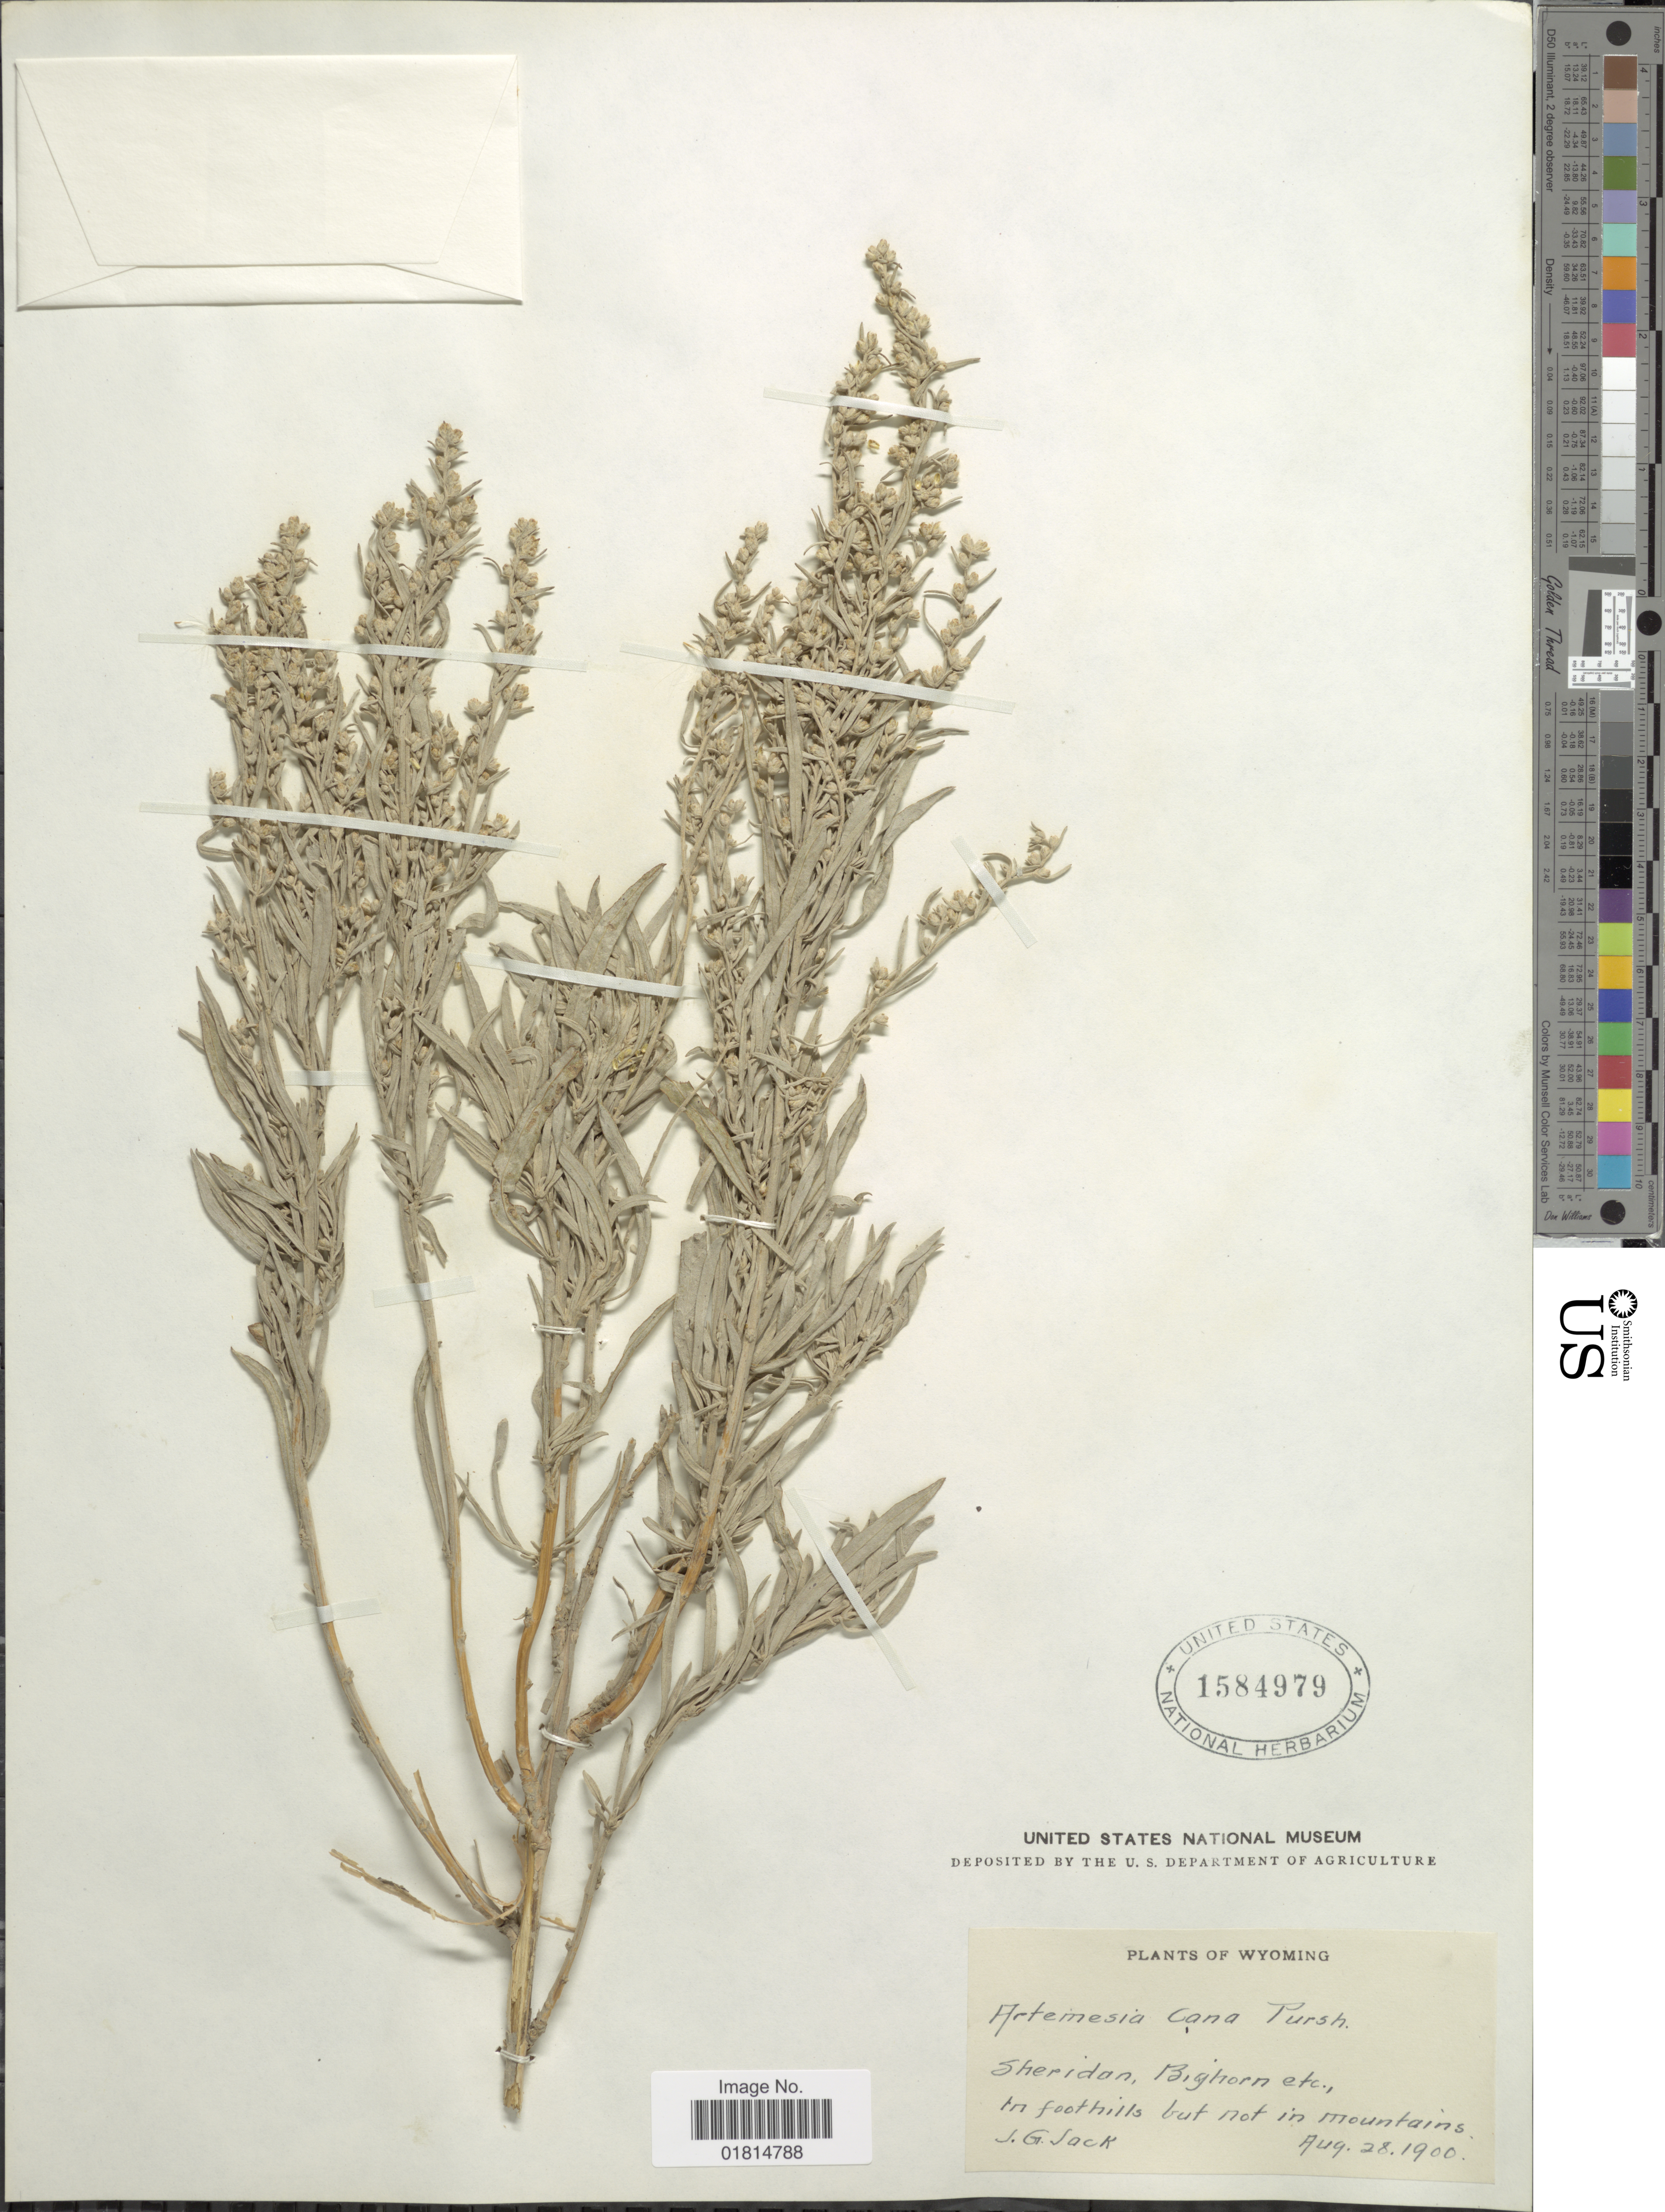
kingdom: Plantae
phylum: Tracheophyta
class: Magnoliopsida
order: Asterales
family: Asteraceae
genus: Artemisia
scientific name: Artemisia cana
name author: Pursh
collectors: J. G. Jack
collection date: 1900-08-28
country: United States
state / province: Wyoming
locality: Sheridan, Bighorn etc., in foothills but not in mountains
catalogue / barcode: US 1584979